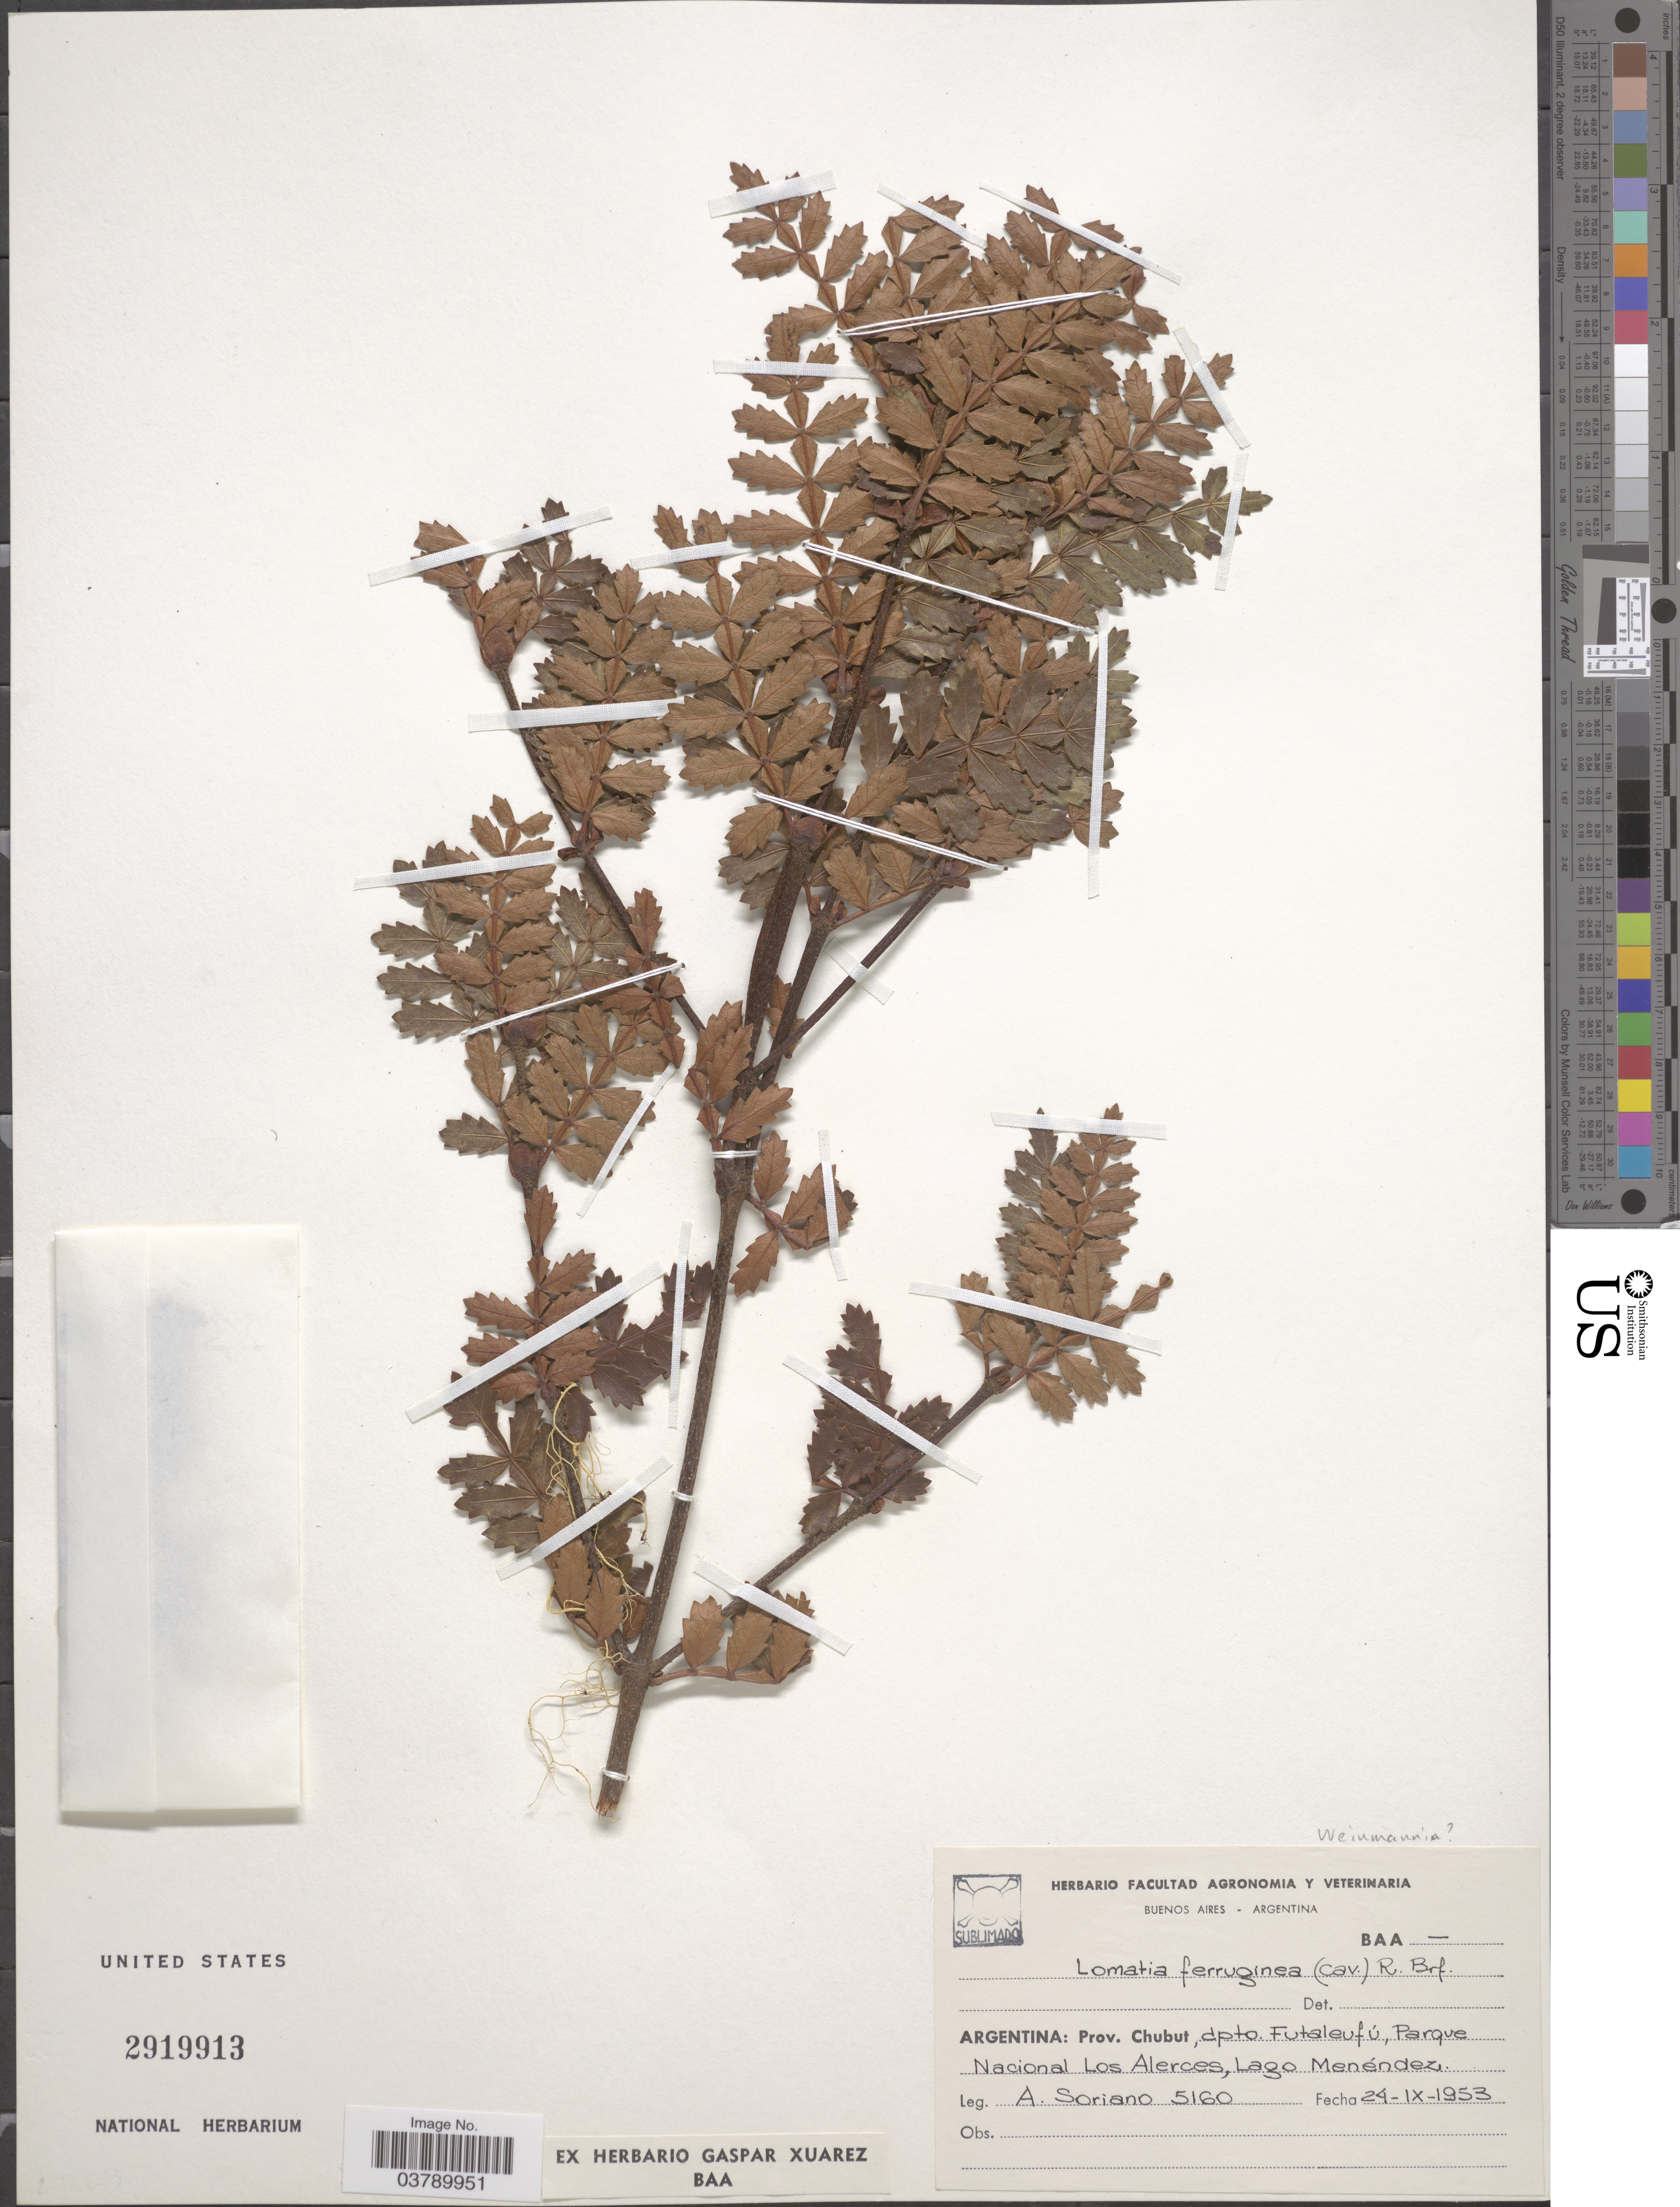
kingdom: Plantae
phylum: Tracheophyta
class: Magnoliopsida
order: Oxalidales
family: Cunoniaceae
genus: Weinmannia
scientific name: Weinmannia sp.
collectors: A. Soriano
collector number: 5160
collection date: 1953-09-24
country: Argentina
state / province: Chubut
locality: Dpto. Futaleufú, Parque Nacional Los Alerces, Lago Menéndez.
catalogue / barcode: US 2919913